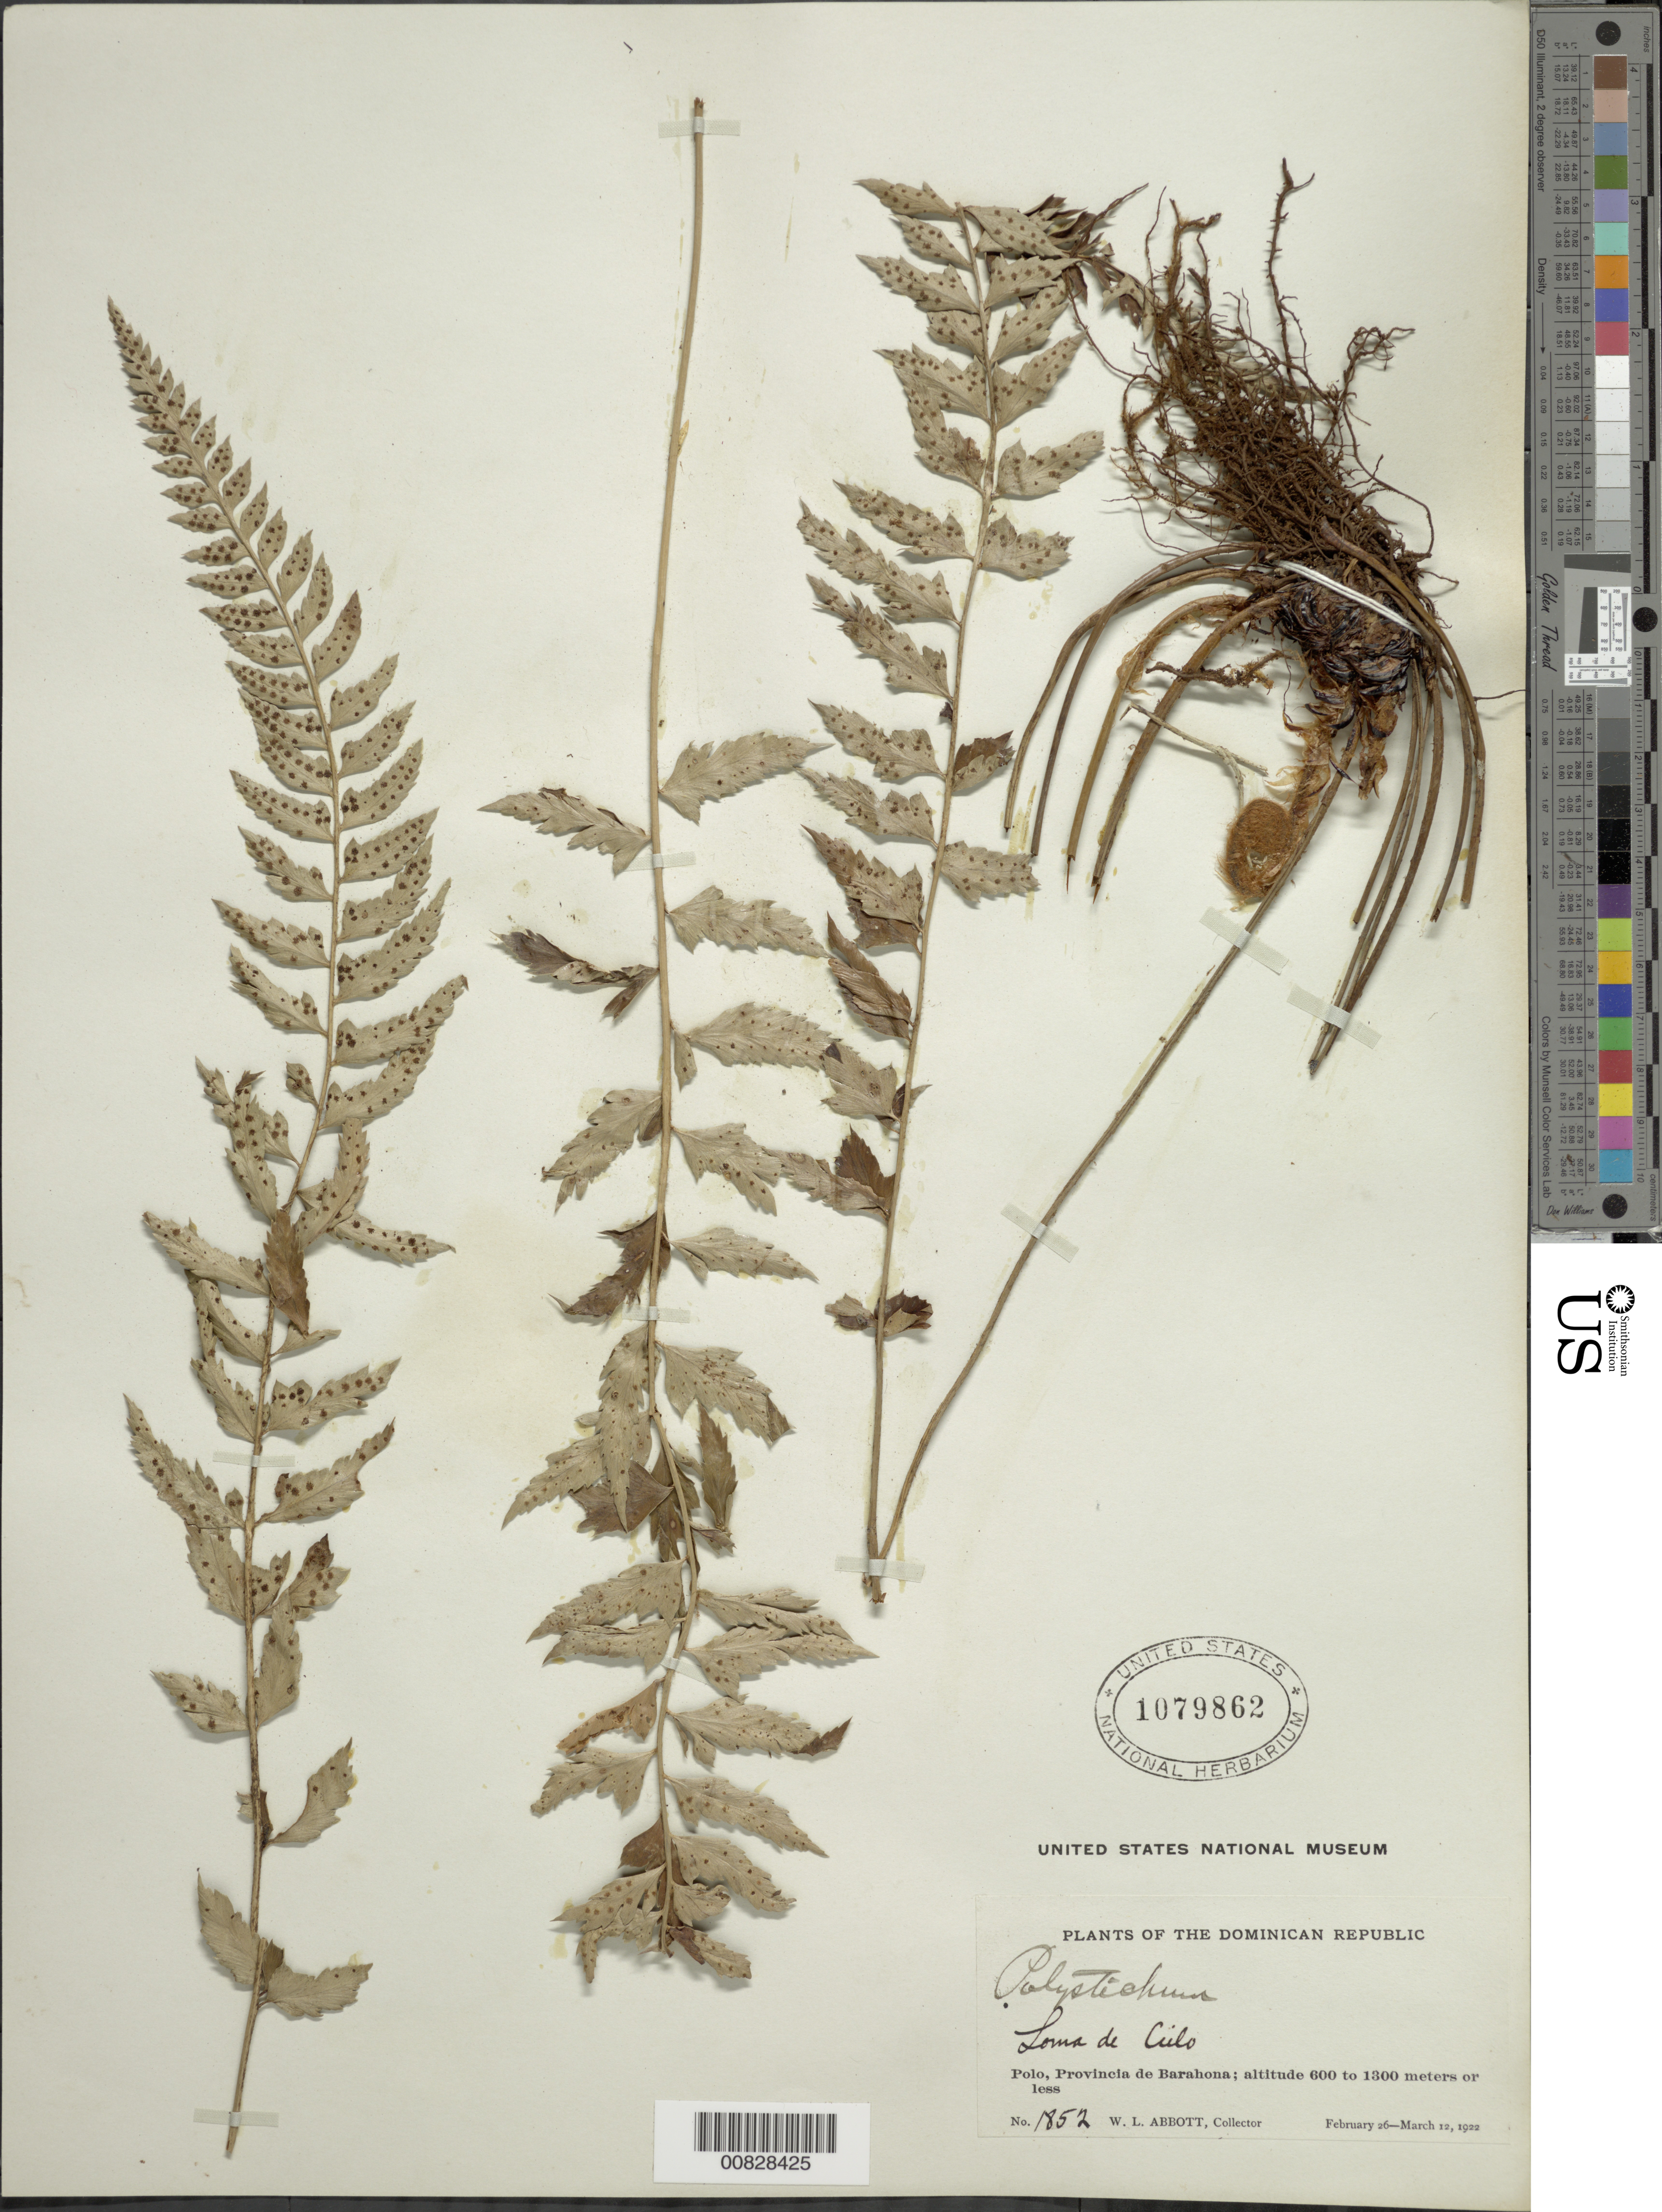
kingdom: Plantae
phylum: Tracheophyta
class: Polypodiopsida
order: Polypodiales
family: Dryopteridaceae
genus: Polystichum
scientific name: Polystichum echinatum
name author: (J.F. Gmel.) C. Chr.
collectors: W. L. Abbott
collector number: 1852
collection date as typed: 26 Feb 1922 to 12 Mar 1922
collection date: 1922-02-26/1922-03-12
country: Dominican Republic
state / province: Barahona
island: Hispaniola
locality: Polo, Loma de Cielo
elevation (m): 600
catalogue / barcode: US 1079862